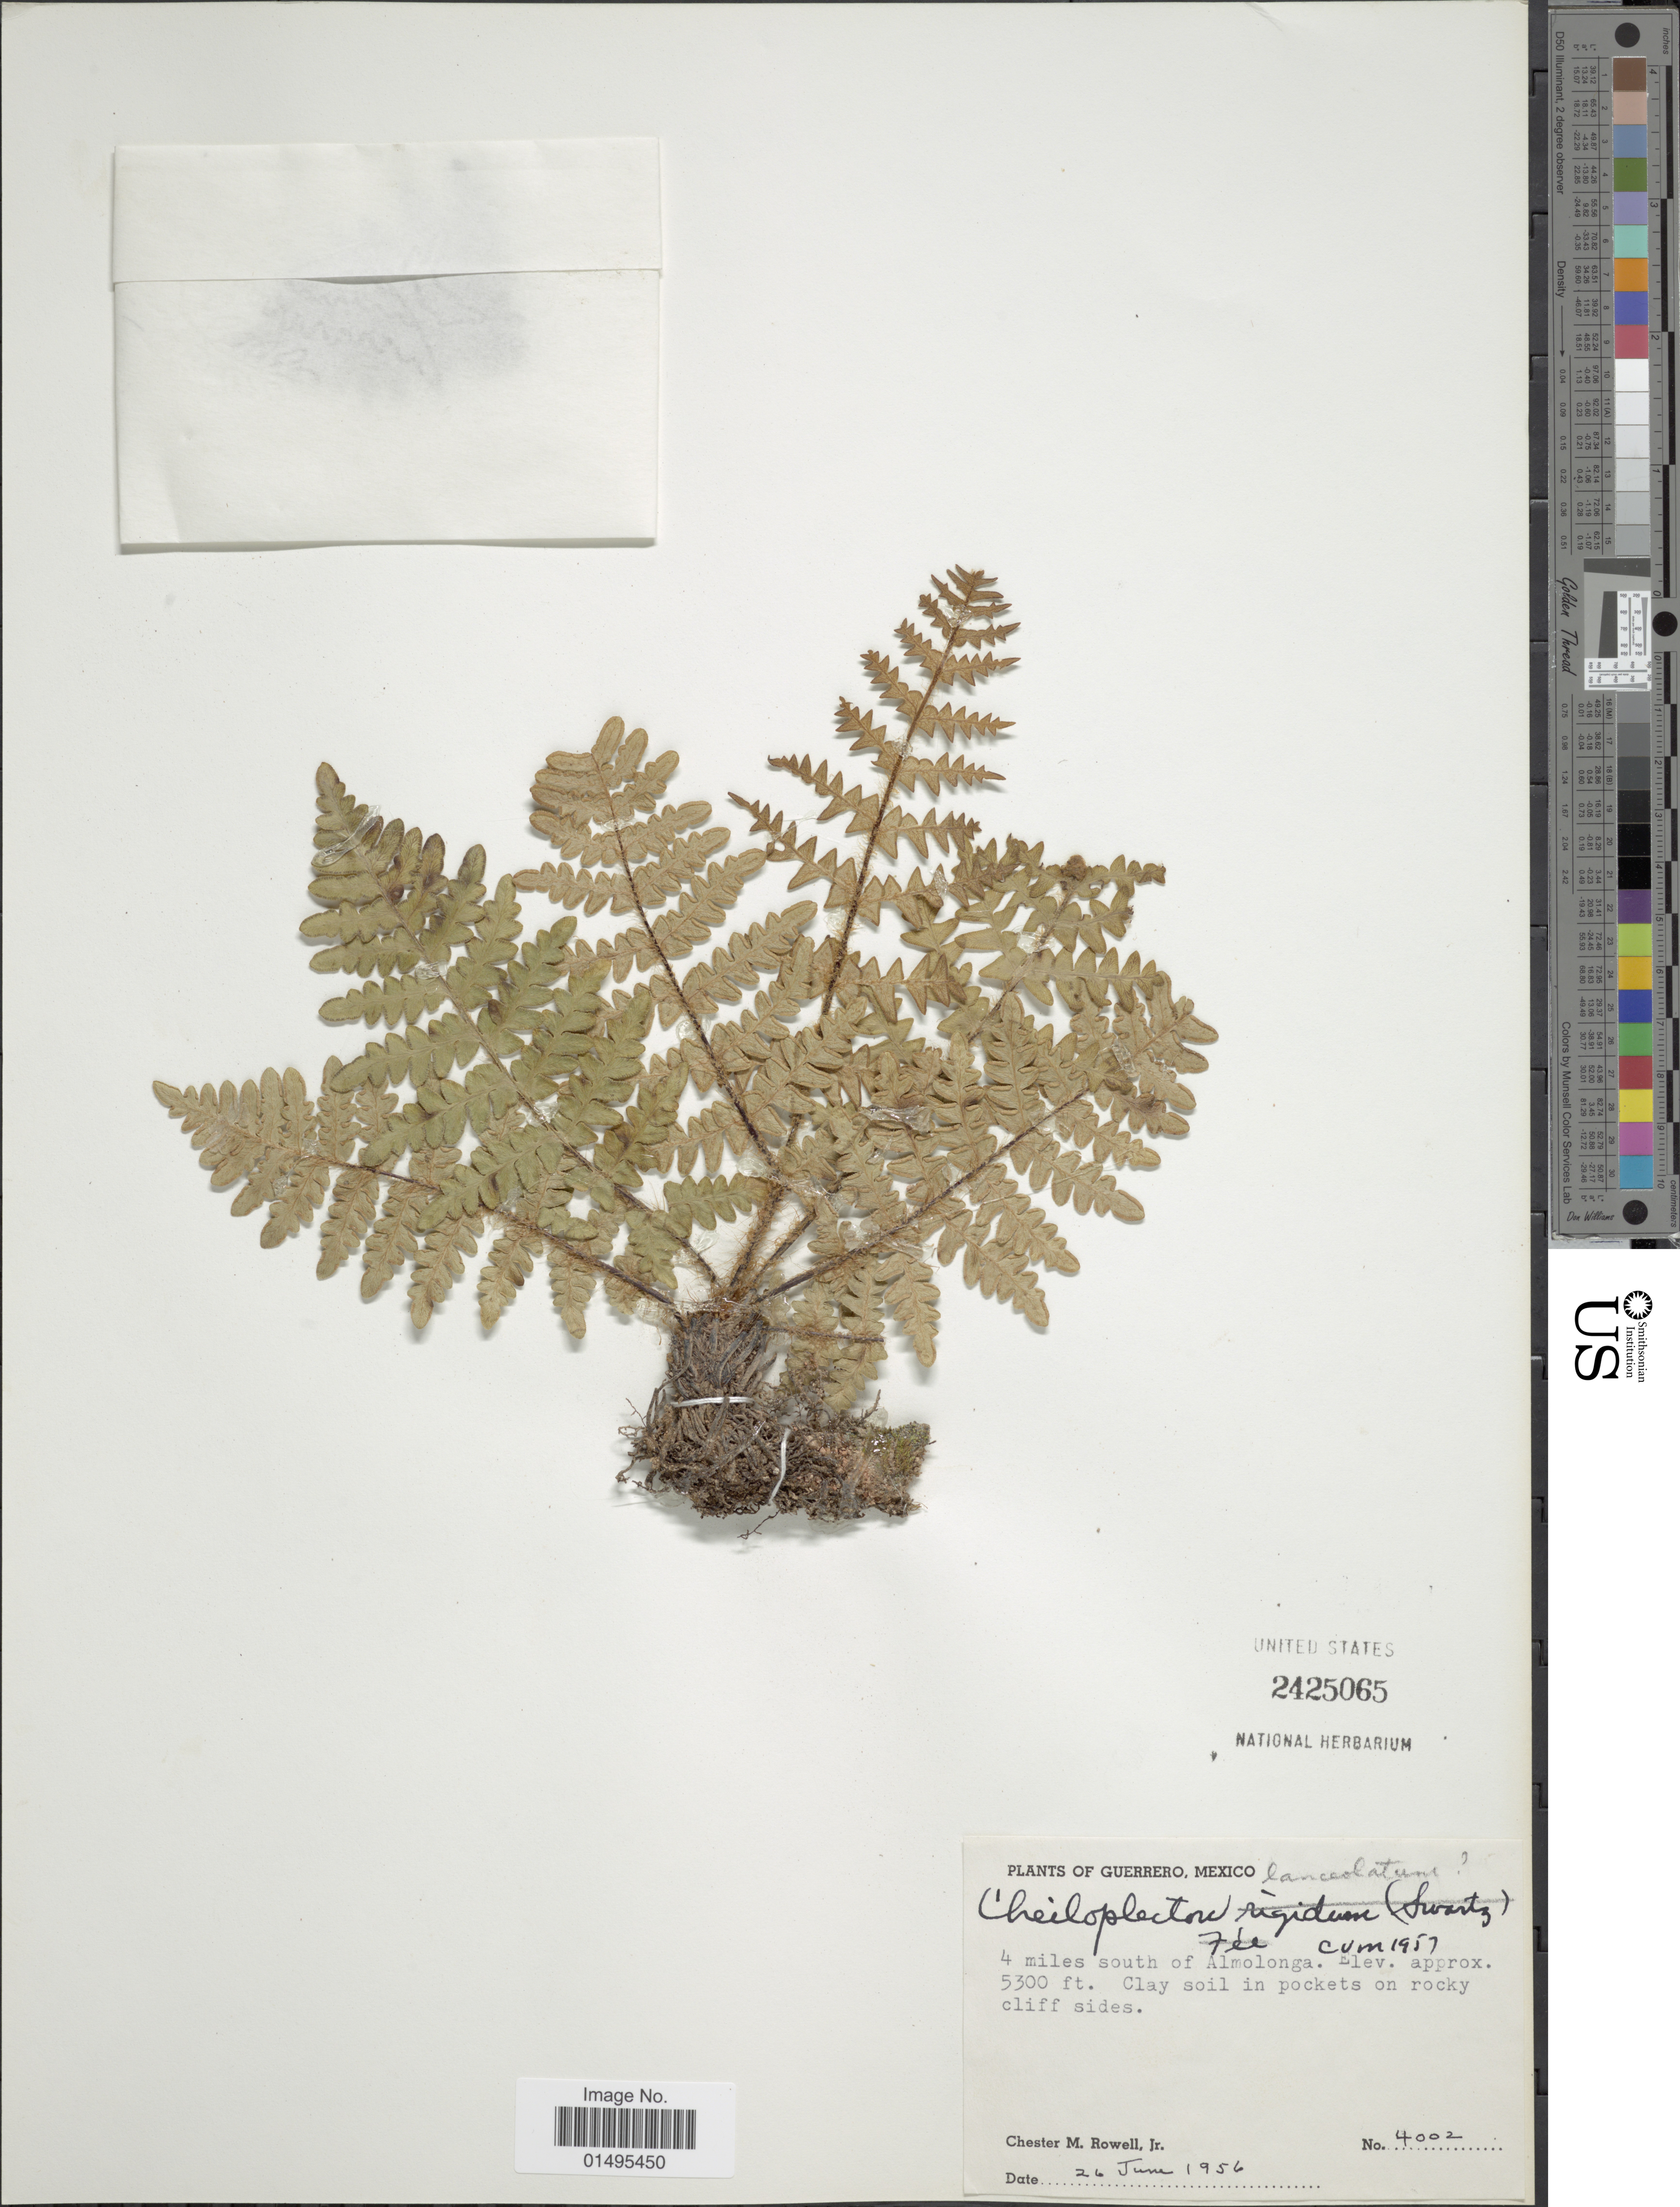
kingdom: Plantae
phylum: Tracheophyta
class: Polypodiopsida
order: Polypodiales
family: Pteridaceae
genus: Cheiloplecton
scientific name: Cheiloplecton lanceolatum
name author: C.C. Hall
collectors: C. M. Rowell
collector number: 4002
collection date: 1956-06-26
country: Mexico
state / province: Guerrero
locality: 4 miles south of Almolonga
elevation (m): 1615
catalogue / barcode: US 2425065